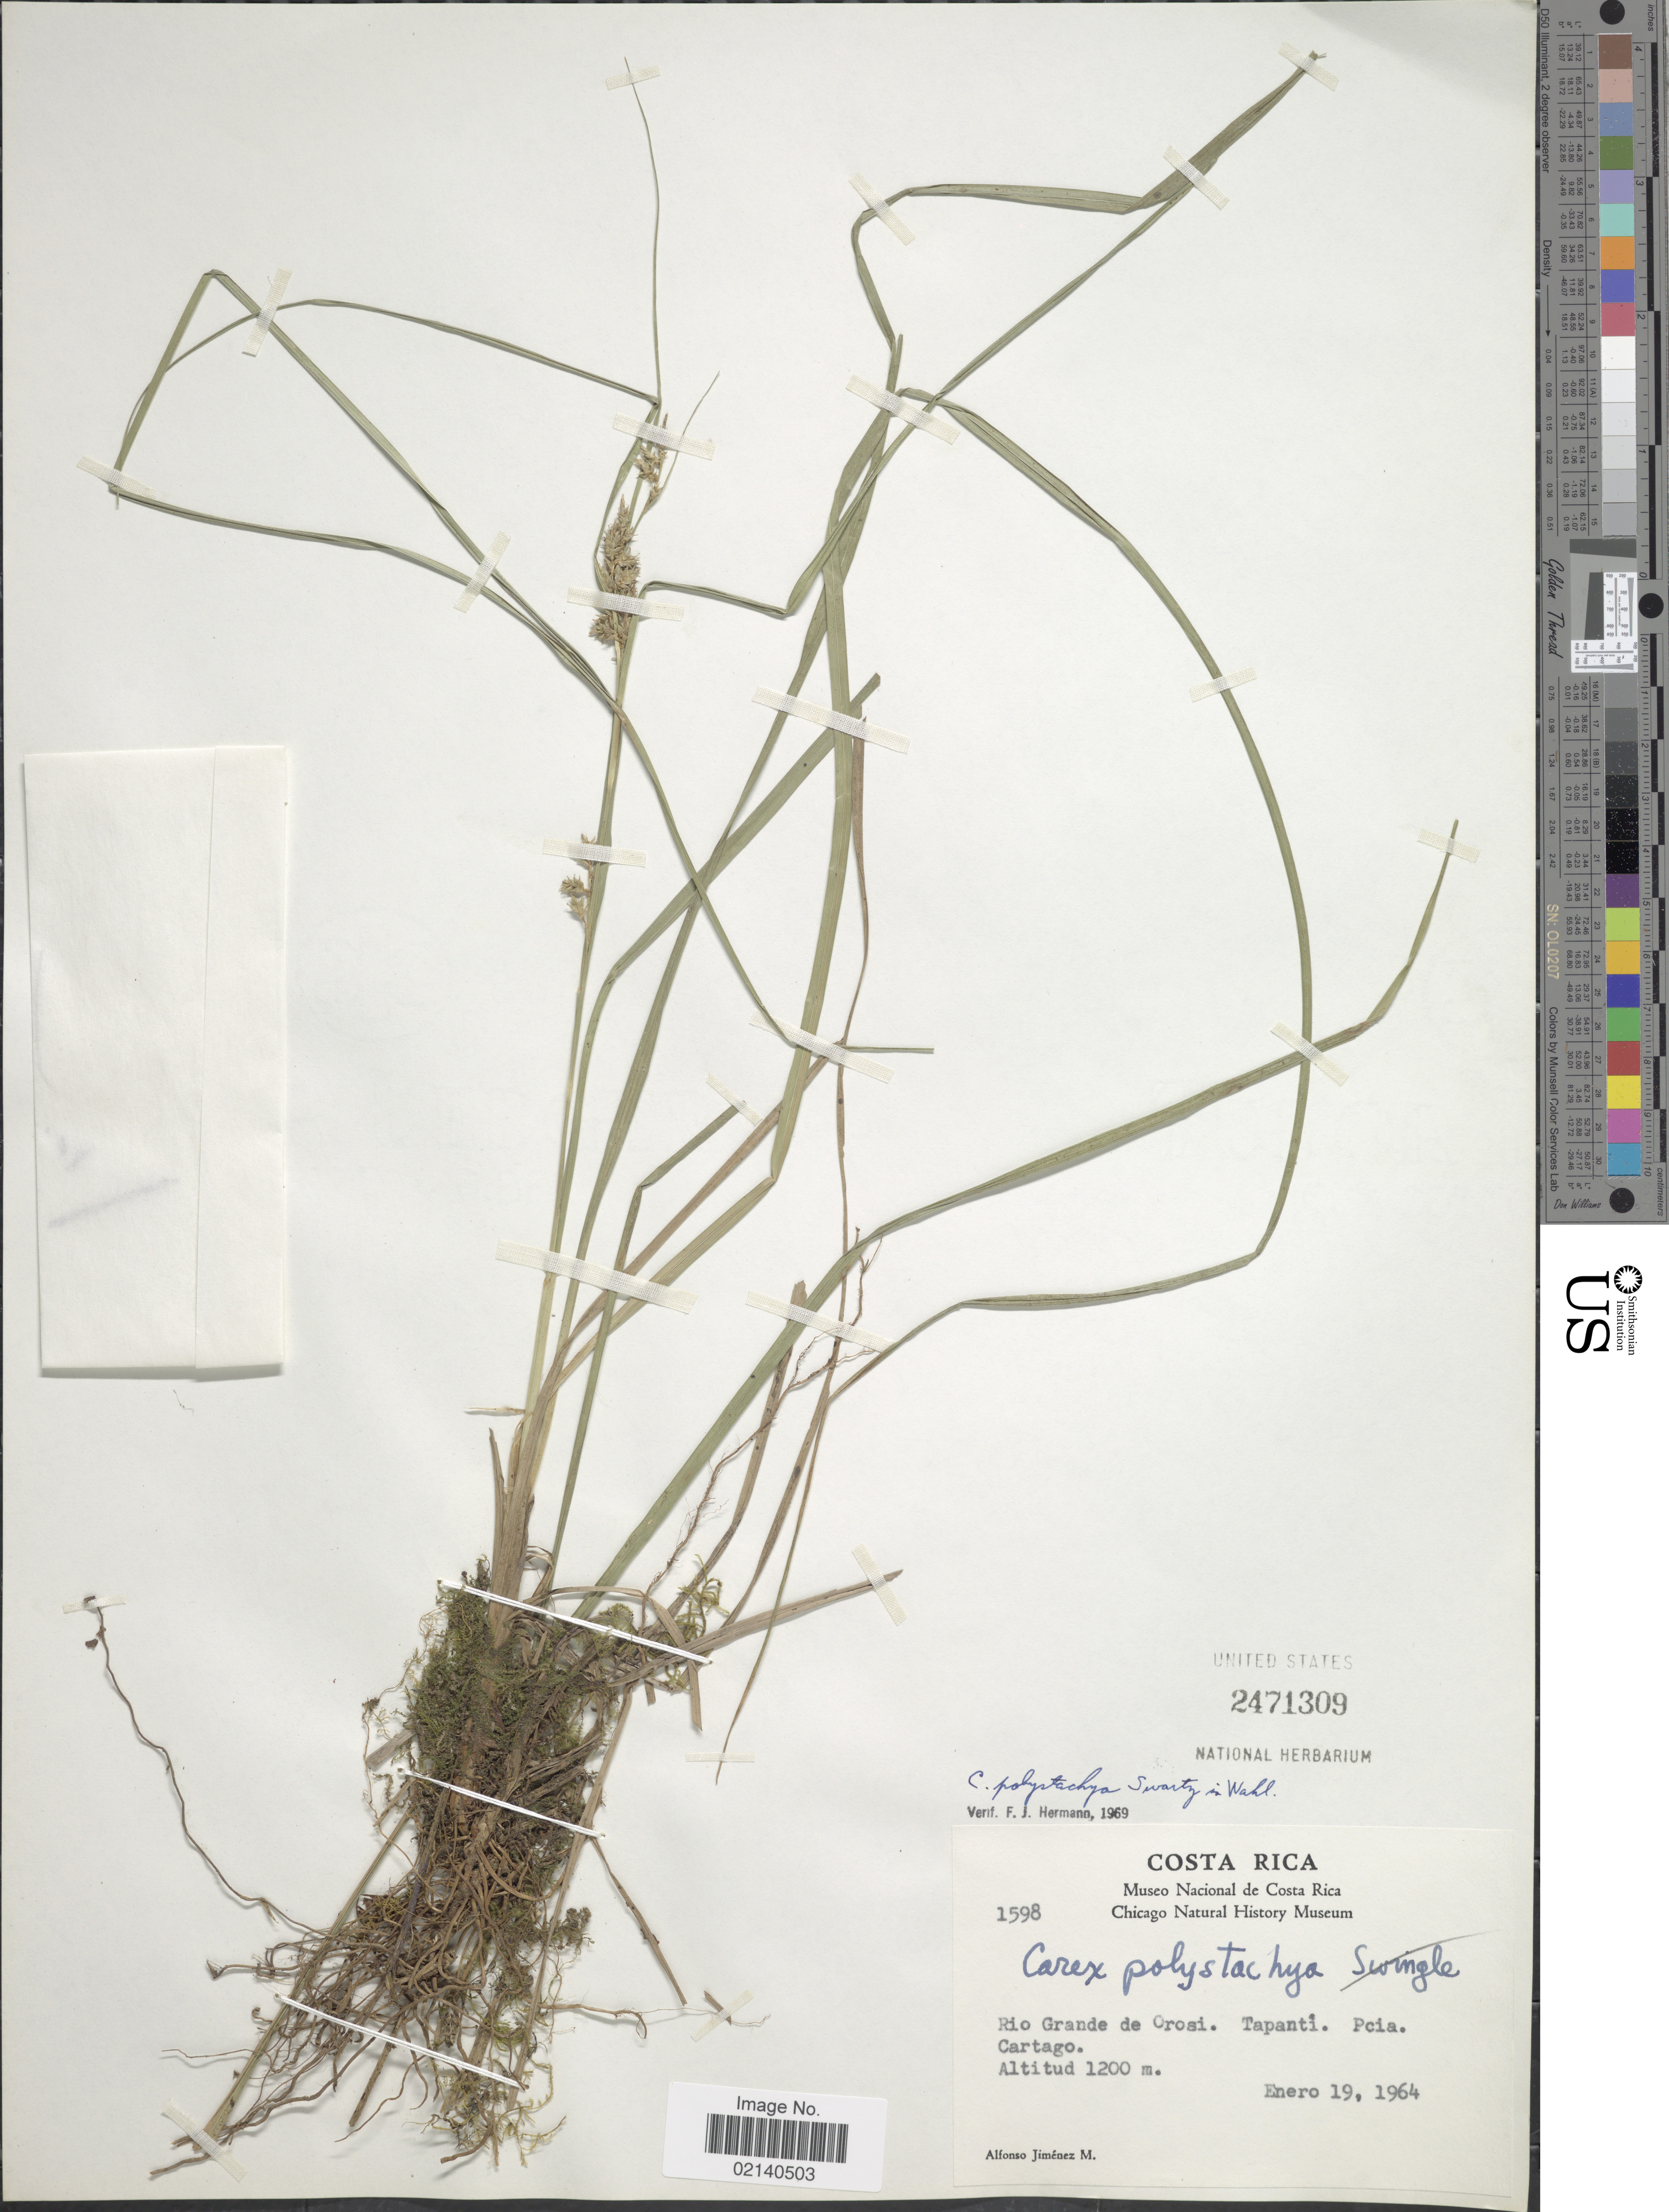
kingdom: Plantae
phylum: Tracheophyta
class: Liliopsida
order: Poales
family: Cyperaceae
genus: Carex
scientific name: Carex polystachya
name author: Sw. ex Wahlenb.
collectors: A. Jimenez M.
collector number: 1598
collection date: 1964-01-19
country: Costa Rica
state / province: Cartago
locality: Rio Grande de Orosi, Tapanti, Pcia. Cartago.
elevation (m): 1200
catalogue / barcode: US 2471309